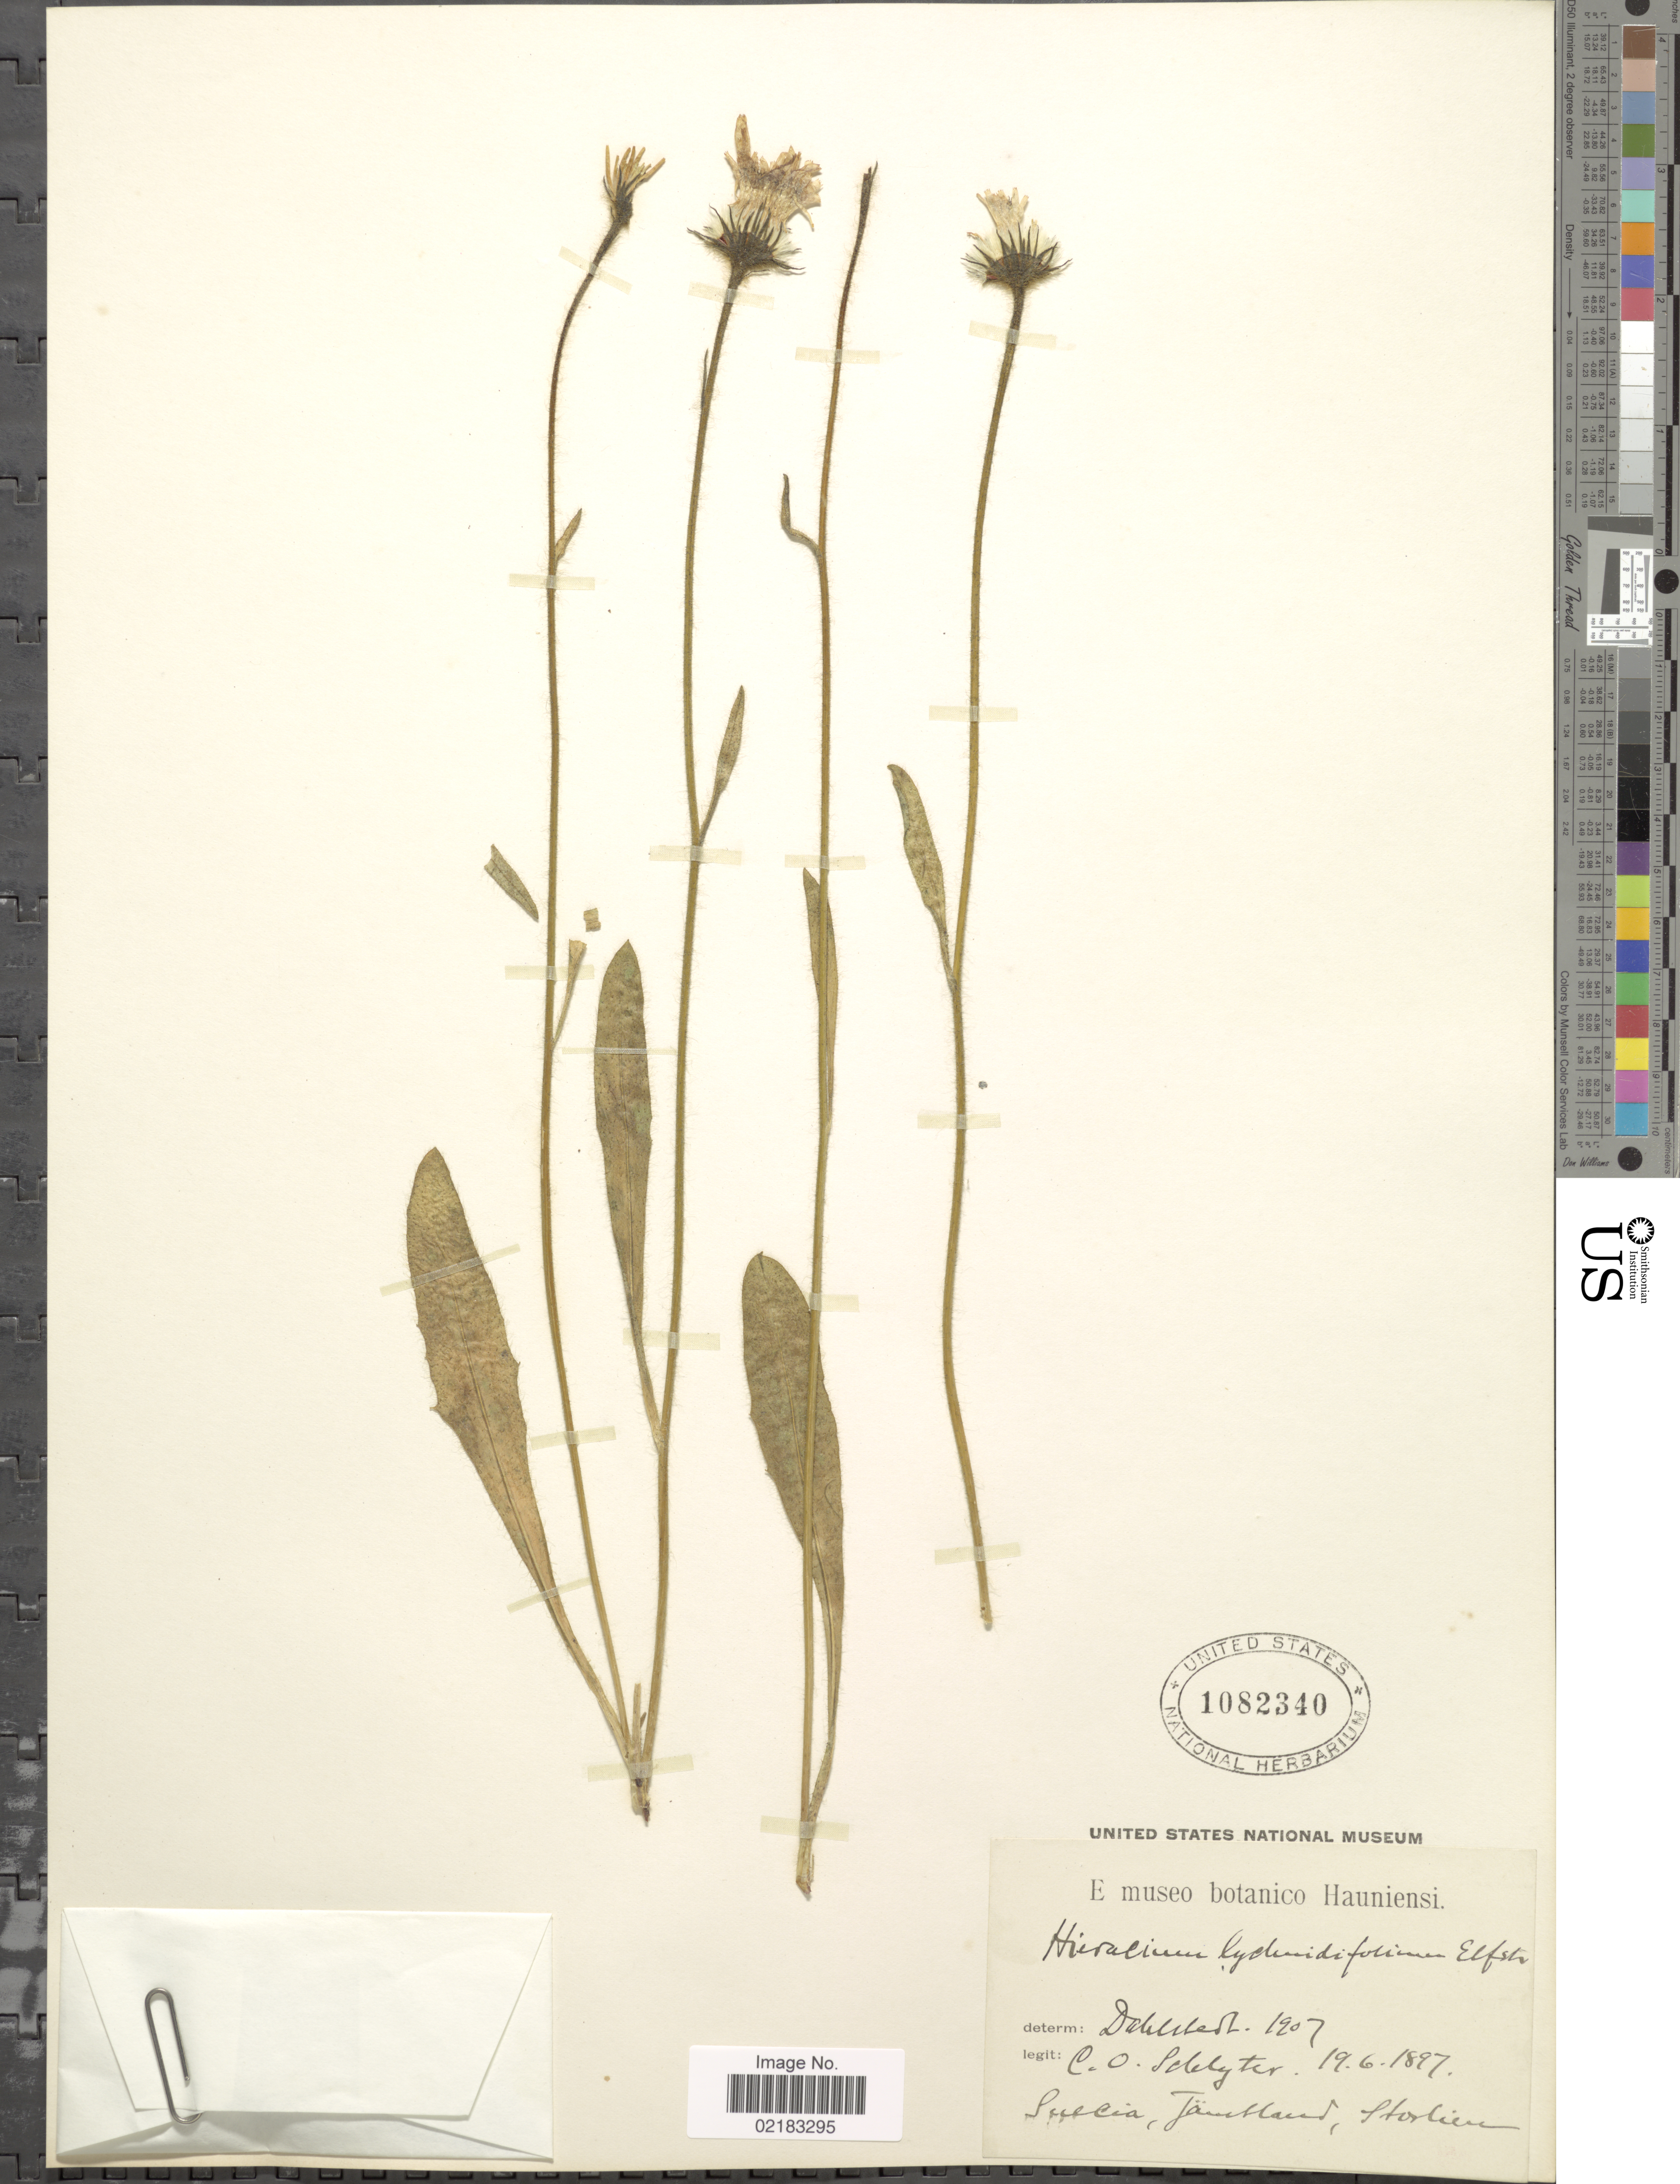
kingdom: Plantae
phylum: Tracheophyta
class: Magnoliopsida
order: Asterales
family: Asteraceae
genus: Hieracium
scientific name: Hieracium repandulare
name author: Druce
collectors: C. Schlyter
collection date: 1897-06-19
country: Sweden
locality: Suecia: Jamtland, Storlien.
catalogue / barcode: US 1082340